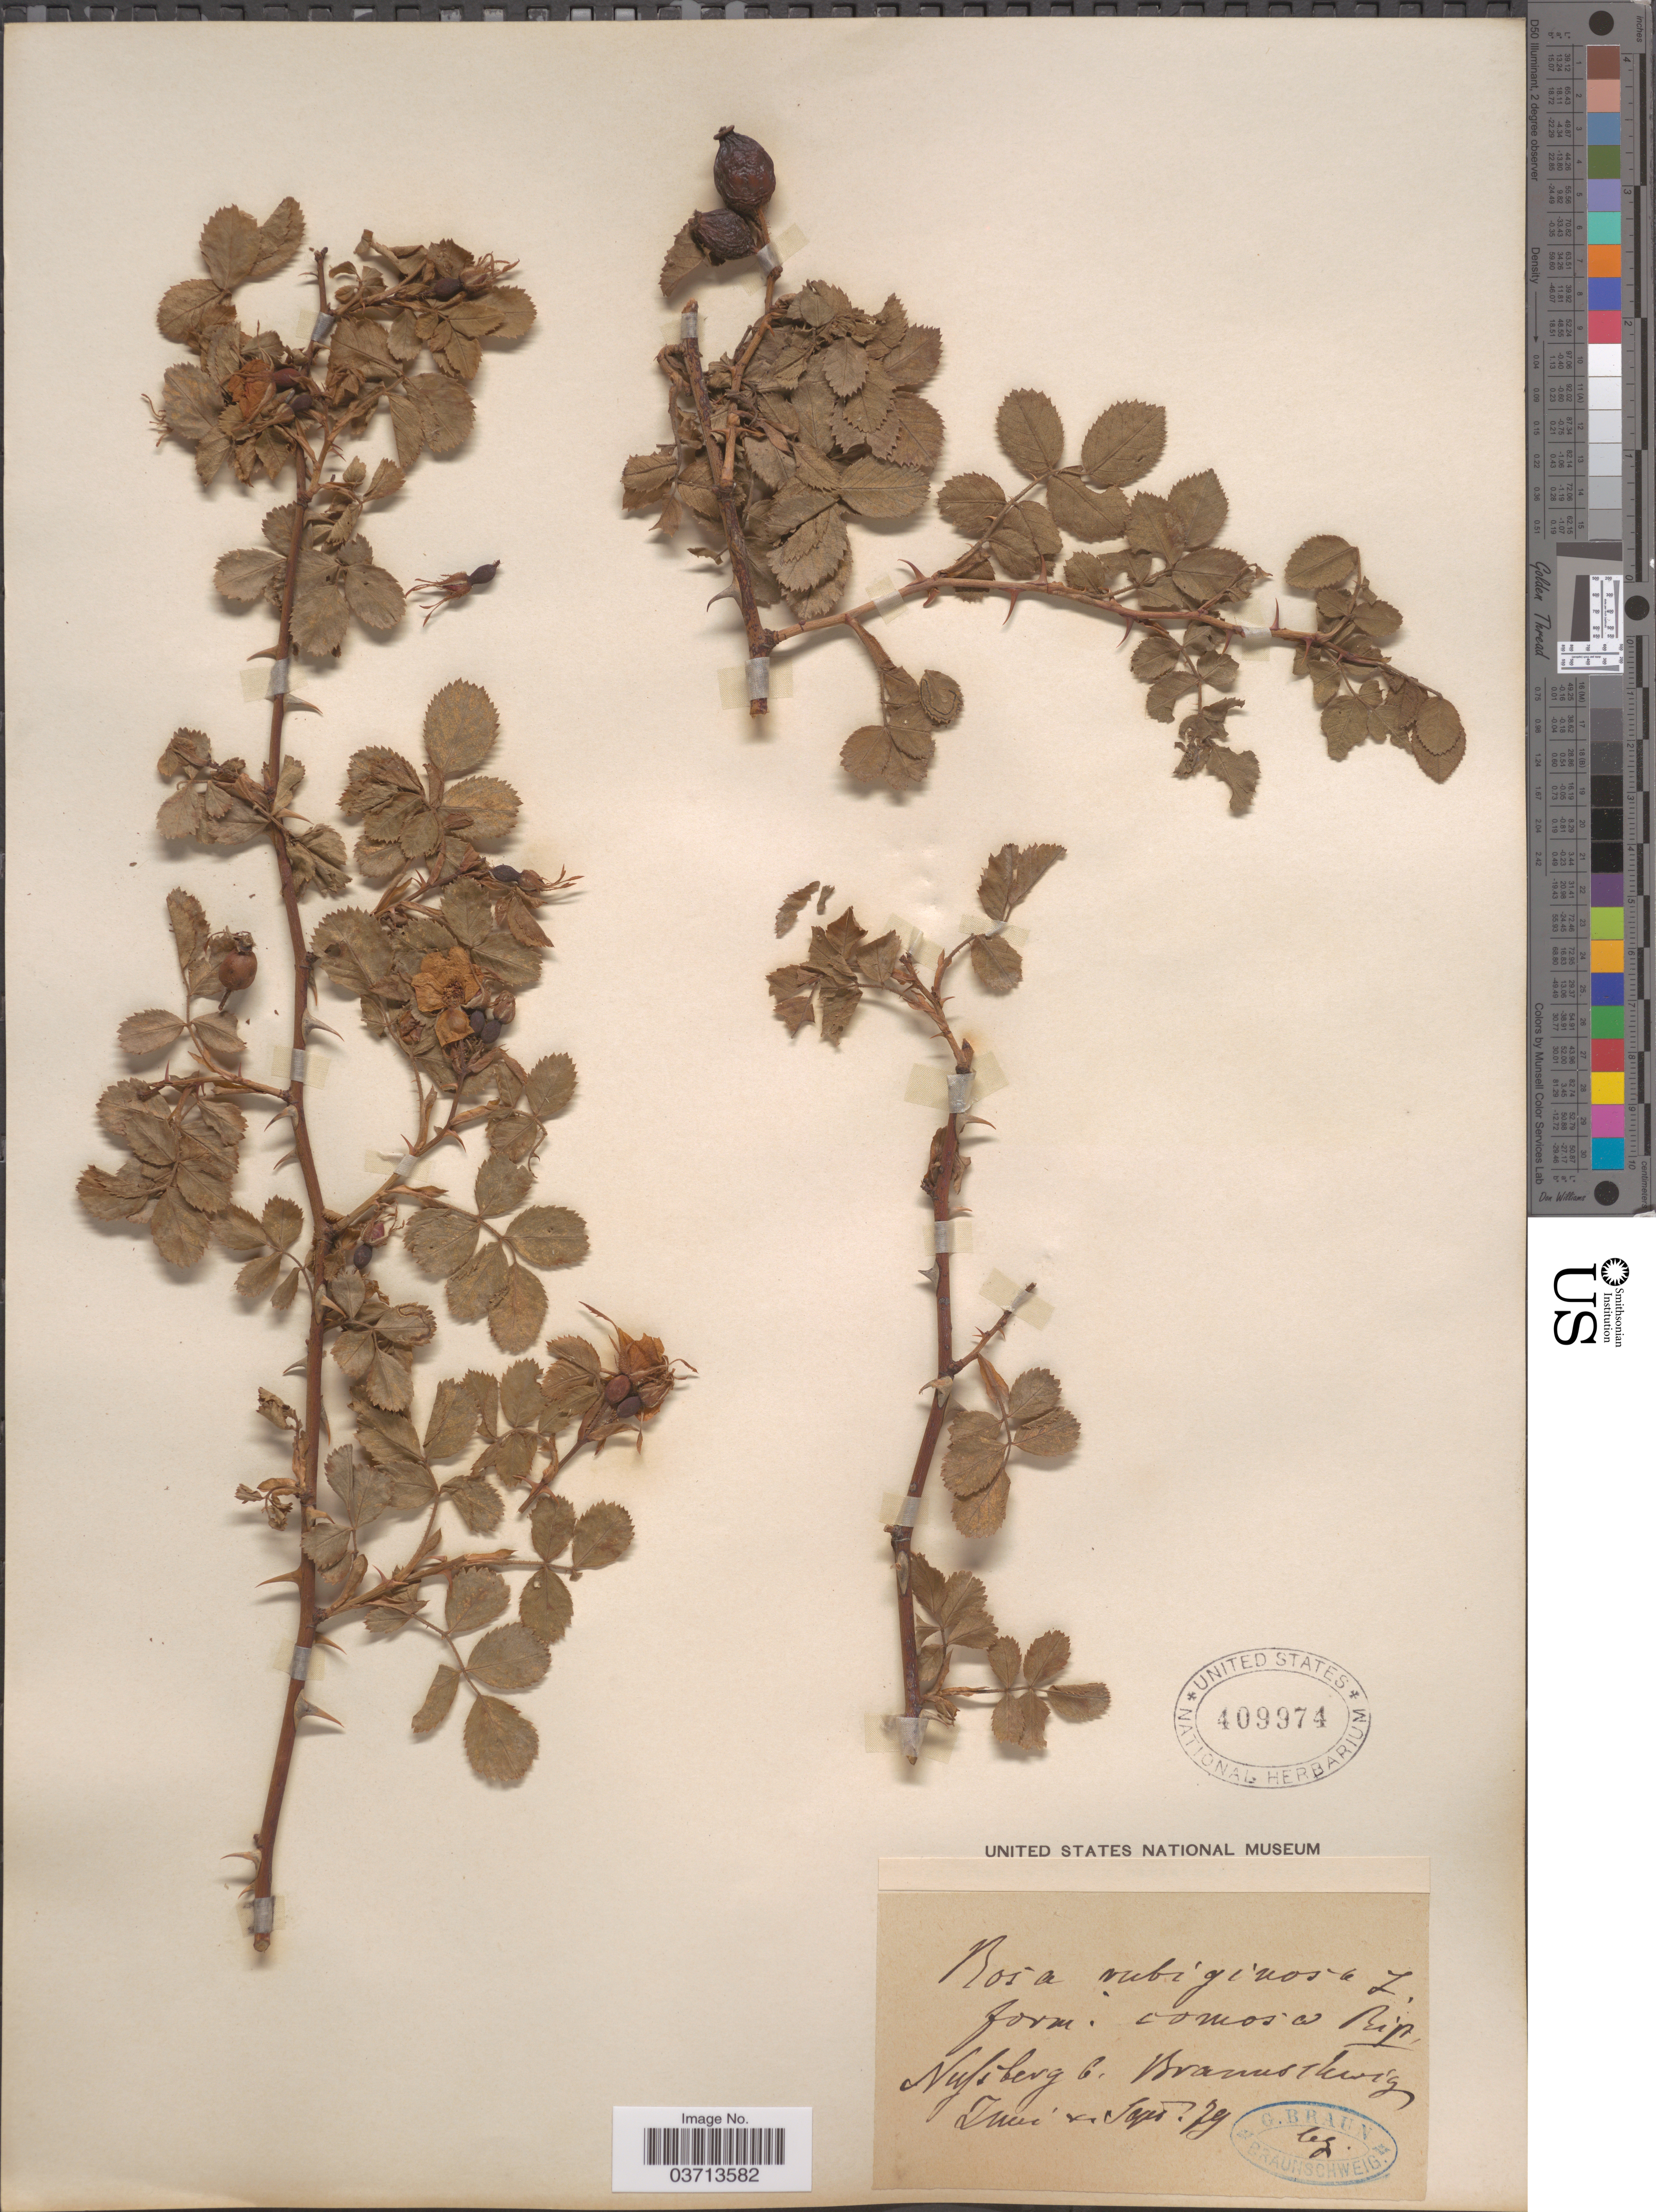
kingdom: Plantae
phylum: Tracheophyta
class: Magnoliopsida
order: Rosales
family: Rosaceae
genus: Rosa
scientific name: Rosa rubiginosa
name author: L.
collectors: G. Braun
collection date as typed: Transcribed d/m/y: /6/79 to /9/79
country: Germany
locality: Nussberg b. Braunschweig.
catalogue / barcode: US 409974